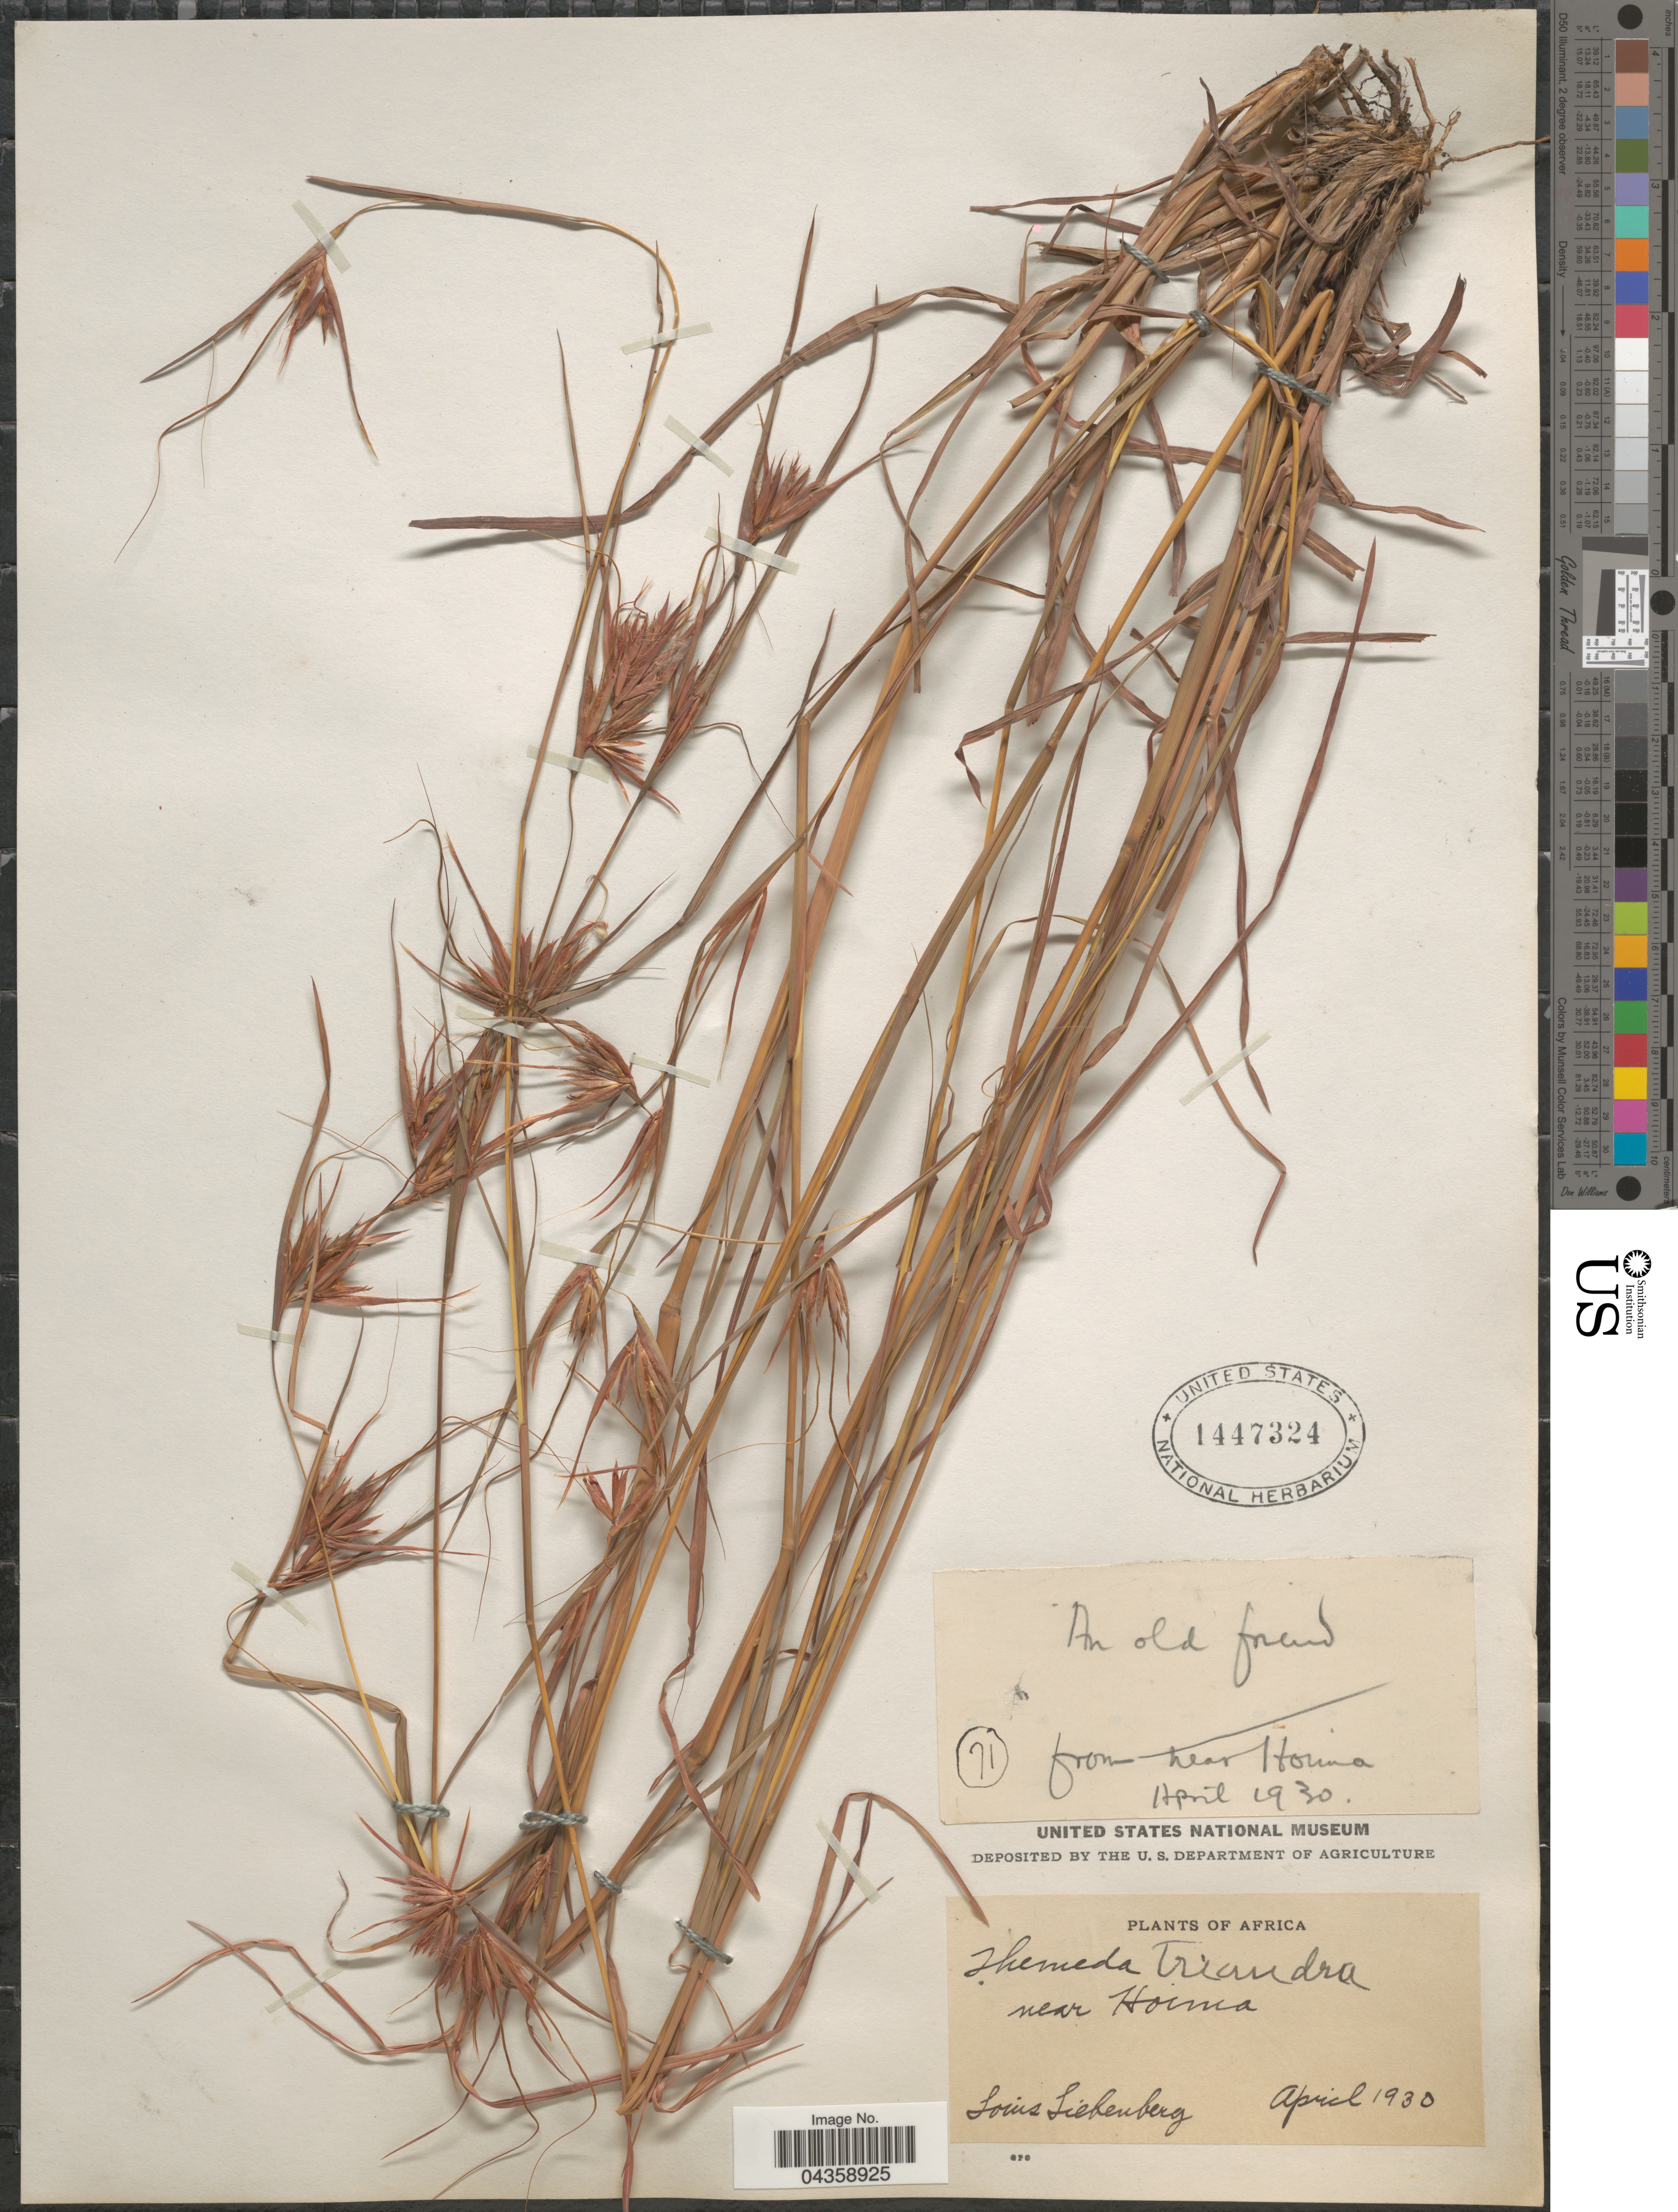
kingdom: Plantae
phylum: Tracheophyta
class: Liliopsida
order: Poales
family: Poaceae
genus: Themeda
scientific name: Themeda triandra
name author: Forssk.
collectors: L. Liebenberg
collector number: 71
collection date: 1930-04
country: Uganda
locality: Africa. Near Hoima.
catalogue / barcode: US 1447324